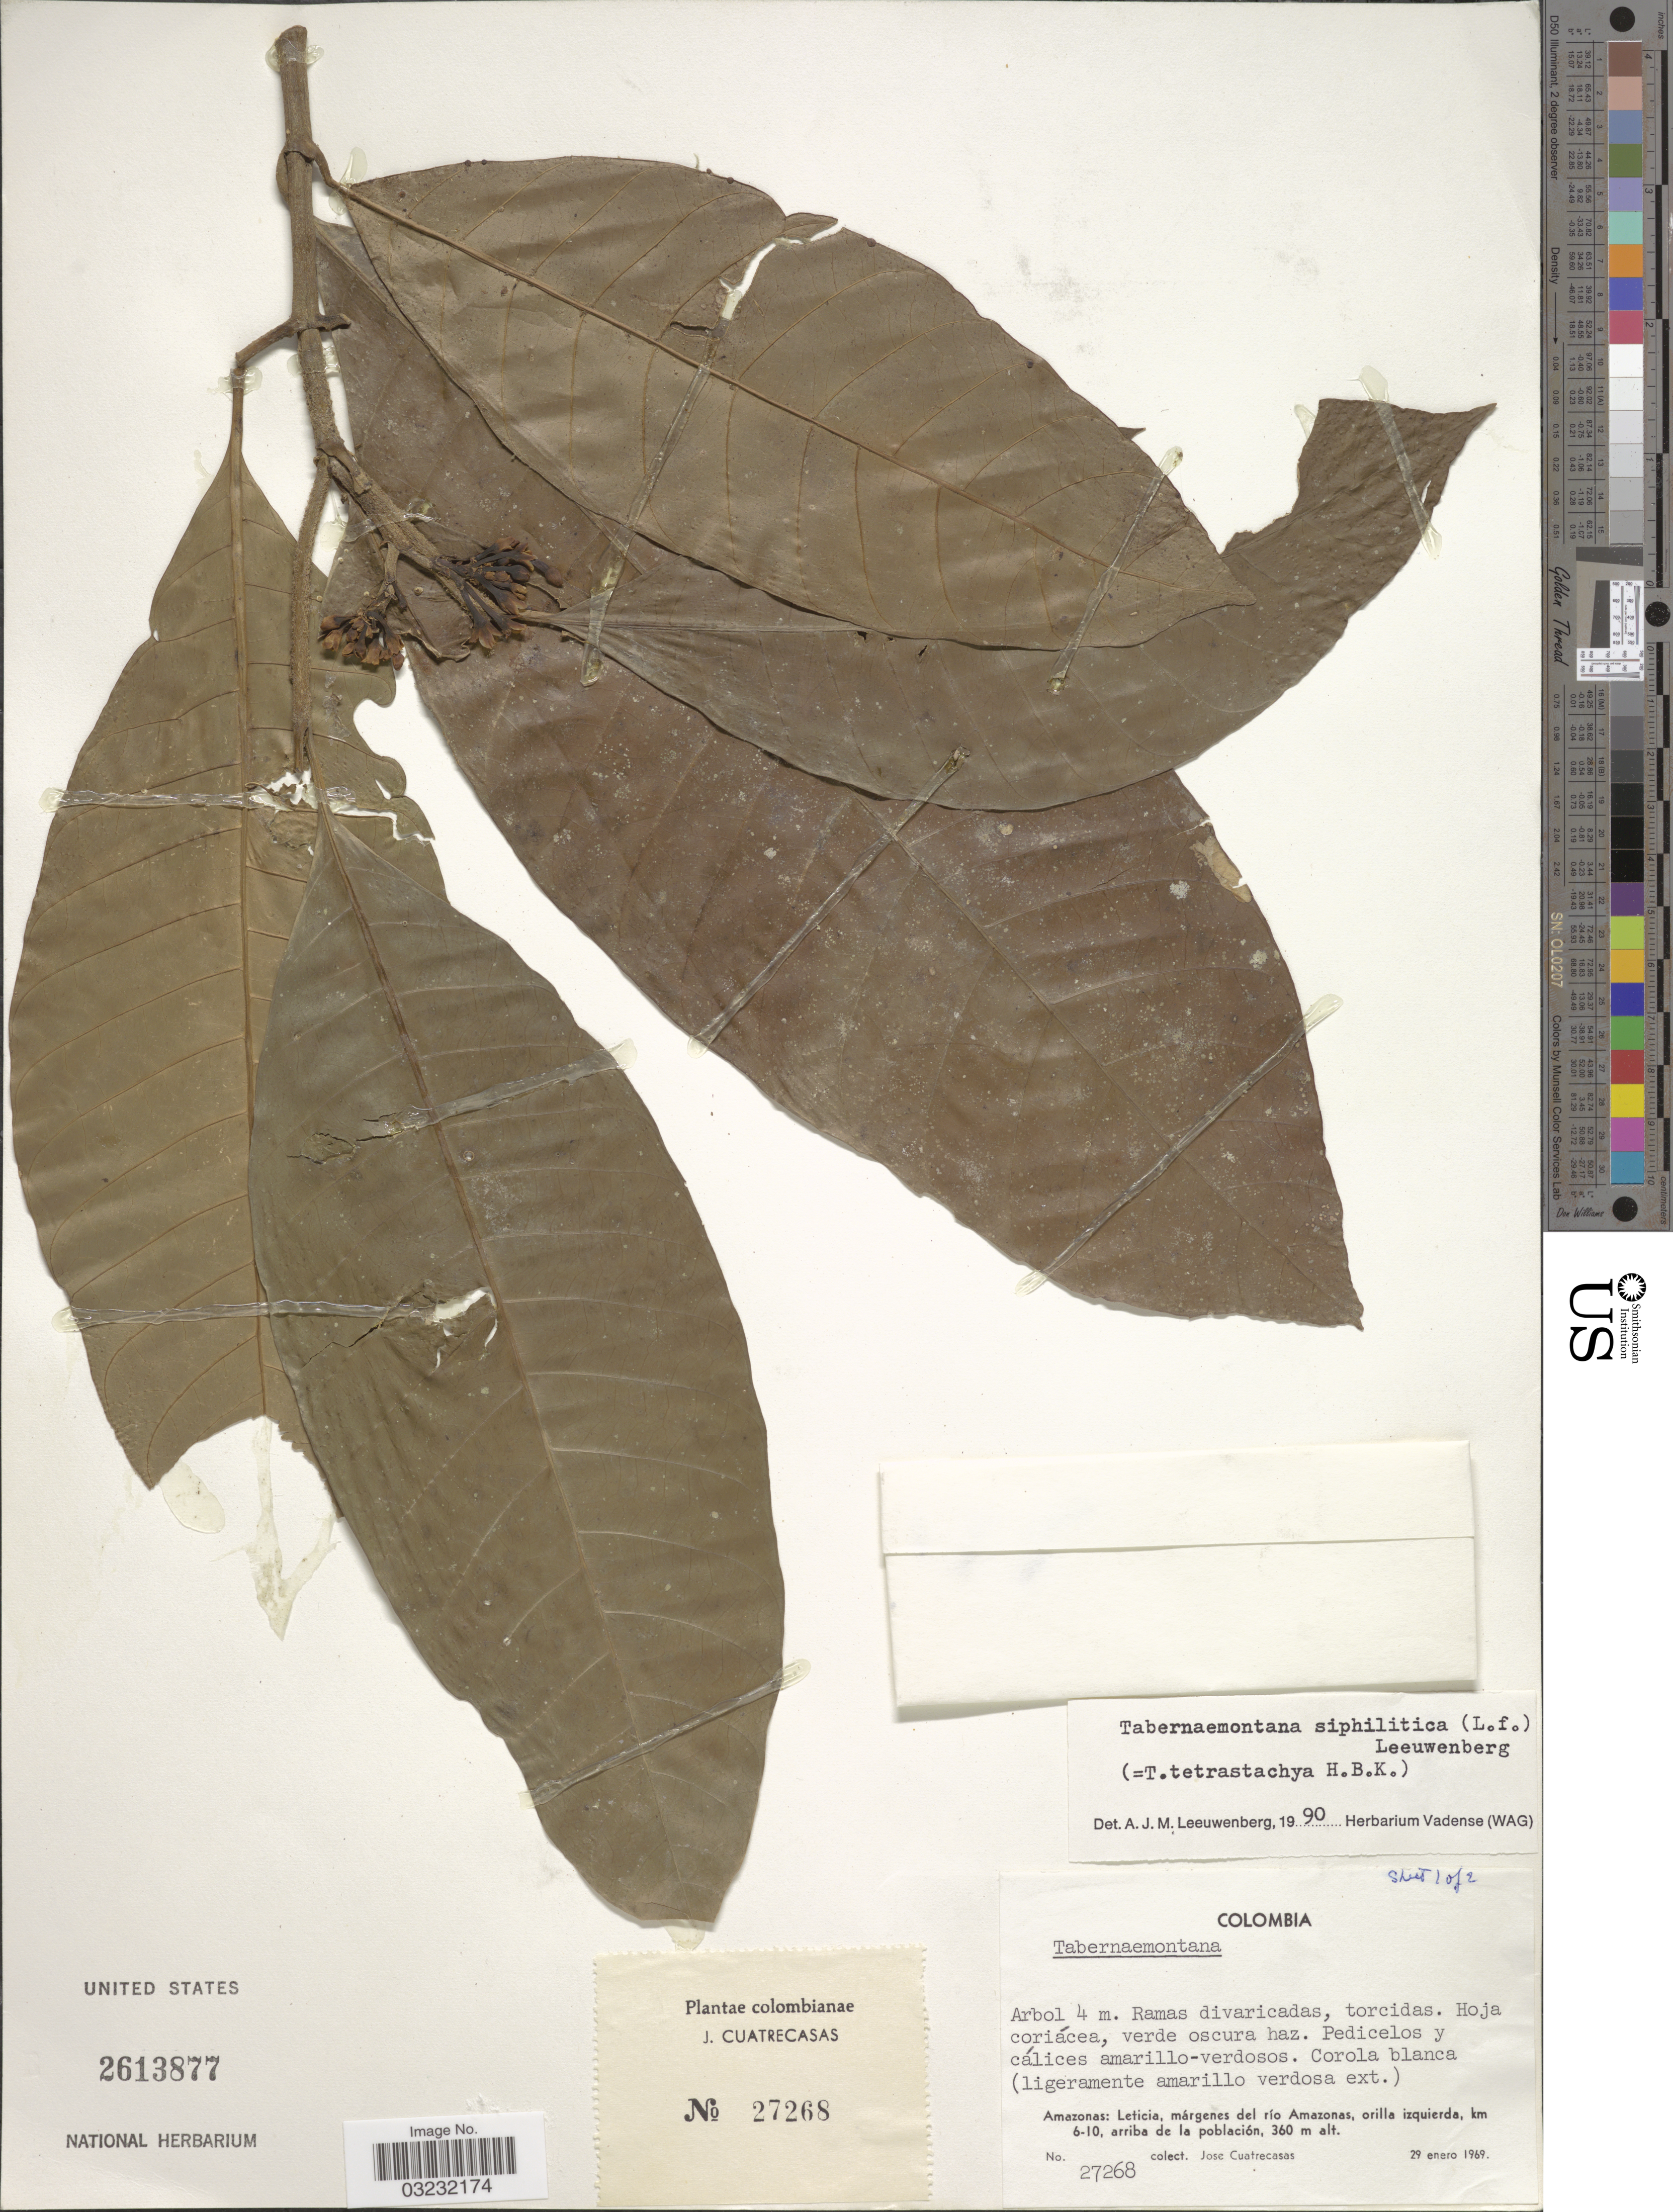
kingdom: Plantae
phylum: Tracheophyta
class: Magnoliopsida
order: Gentianales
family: Apocynaceae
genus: Tabernaemontana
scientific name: Tabernaemontana siphilitica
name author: (L. f.) Leeuwenb.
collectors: J. Cuatrecasas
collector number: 27268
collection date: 1969-01-29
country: Colombia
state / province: Amazônas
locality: Leticia, márgenes del río Amazonas, orilla izquierda, km 6-10, arriba de la población.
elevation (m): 360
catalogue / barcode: US 2613877